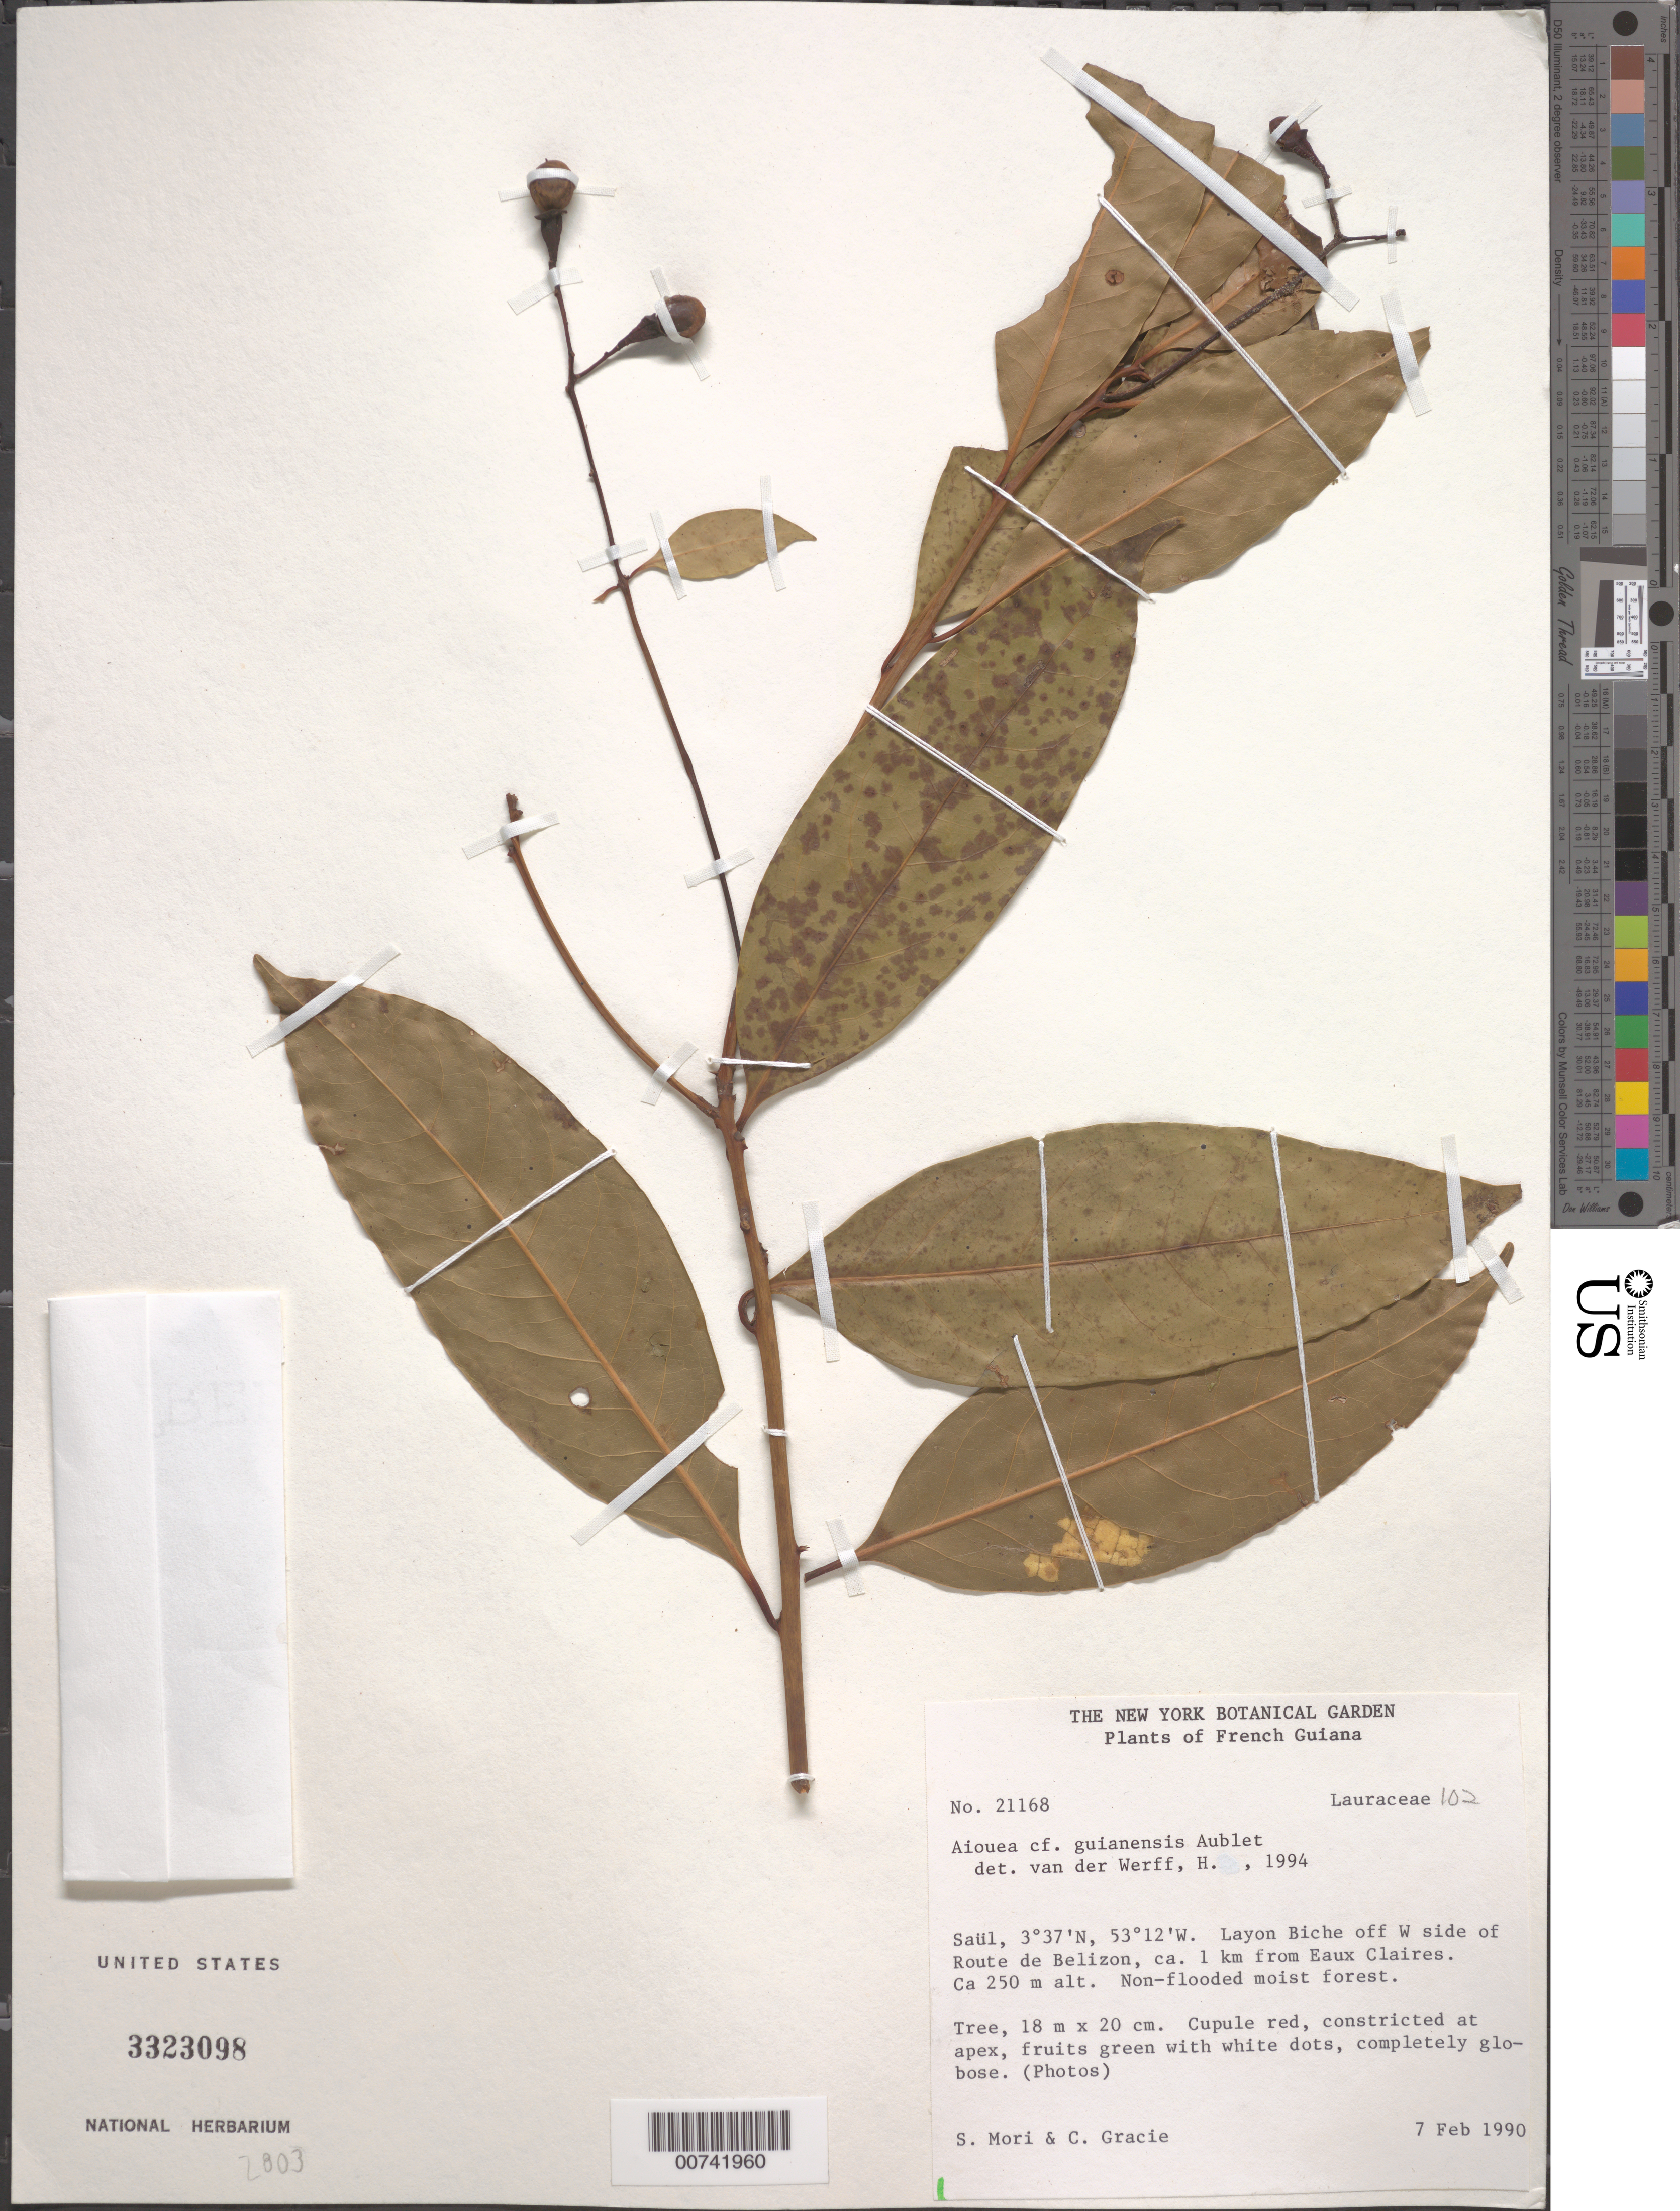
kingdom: Plantae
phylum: Tracheophyta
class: Magnoliopsida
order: Laurales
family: Lauraceae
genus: Aiouea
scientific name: Aiouea guianensis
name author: Aubl.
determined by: van der Werff, H., (MO), Missouri Botanical Garden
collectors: S. Mori & C. A. Gracie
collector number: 21168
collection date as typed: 7-Feb-90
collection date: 1990-02-07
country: French Guiana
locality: Saül, Layon Biche off W side of Route de Belizon, 1 km from Eaux Claires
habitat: Non-flooded moist forest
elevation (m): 250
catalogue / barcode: US 3323098